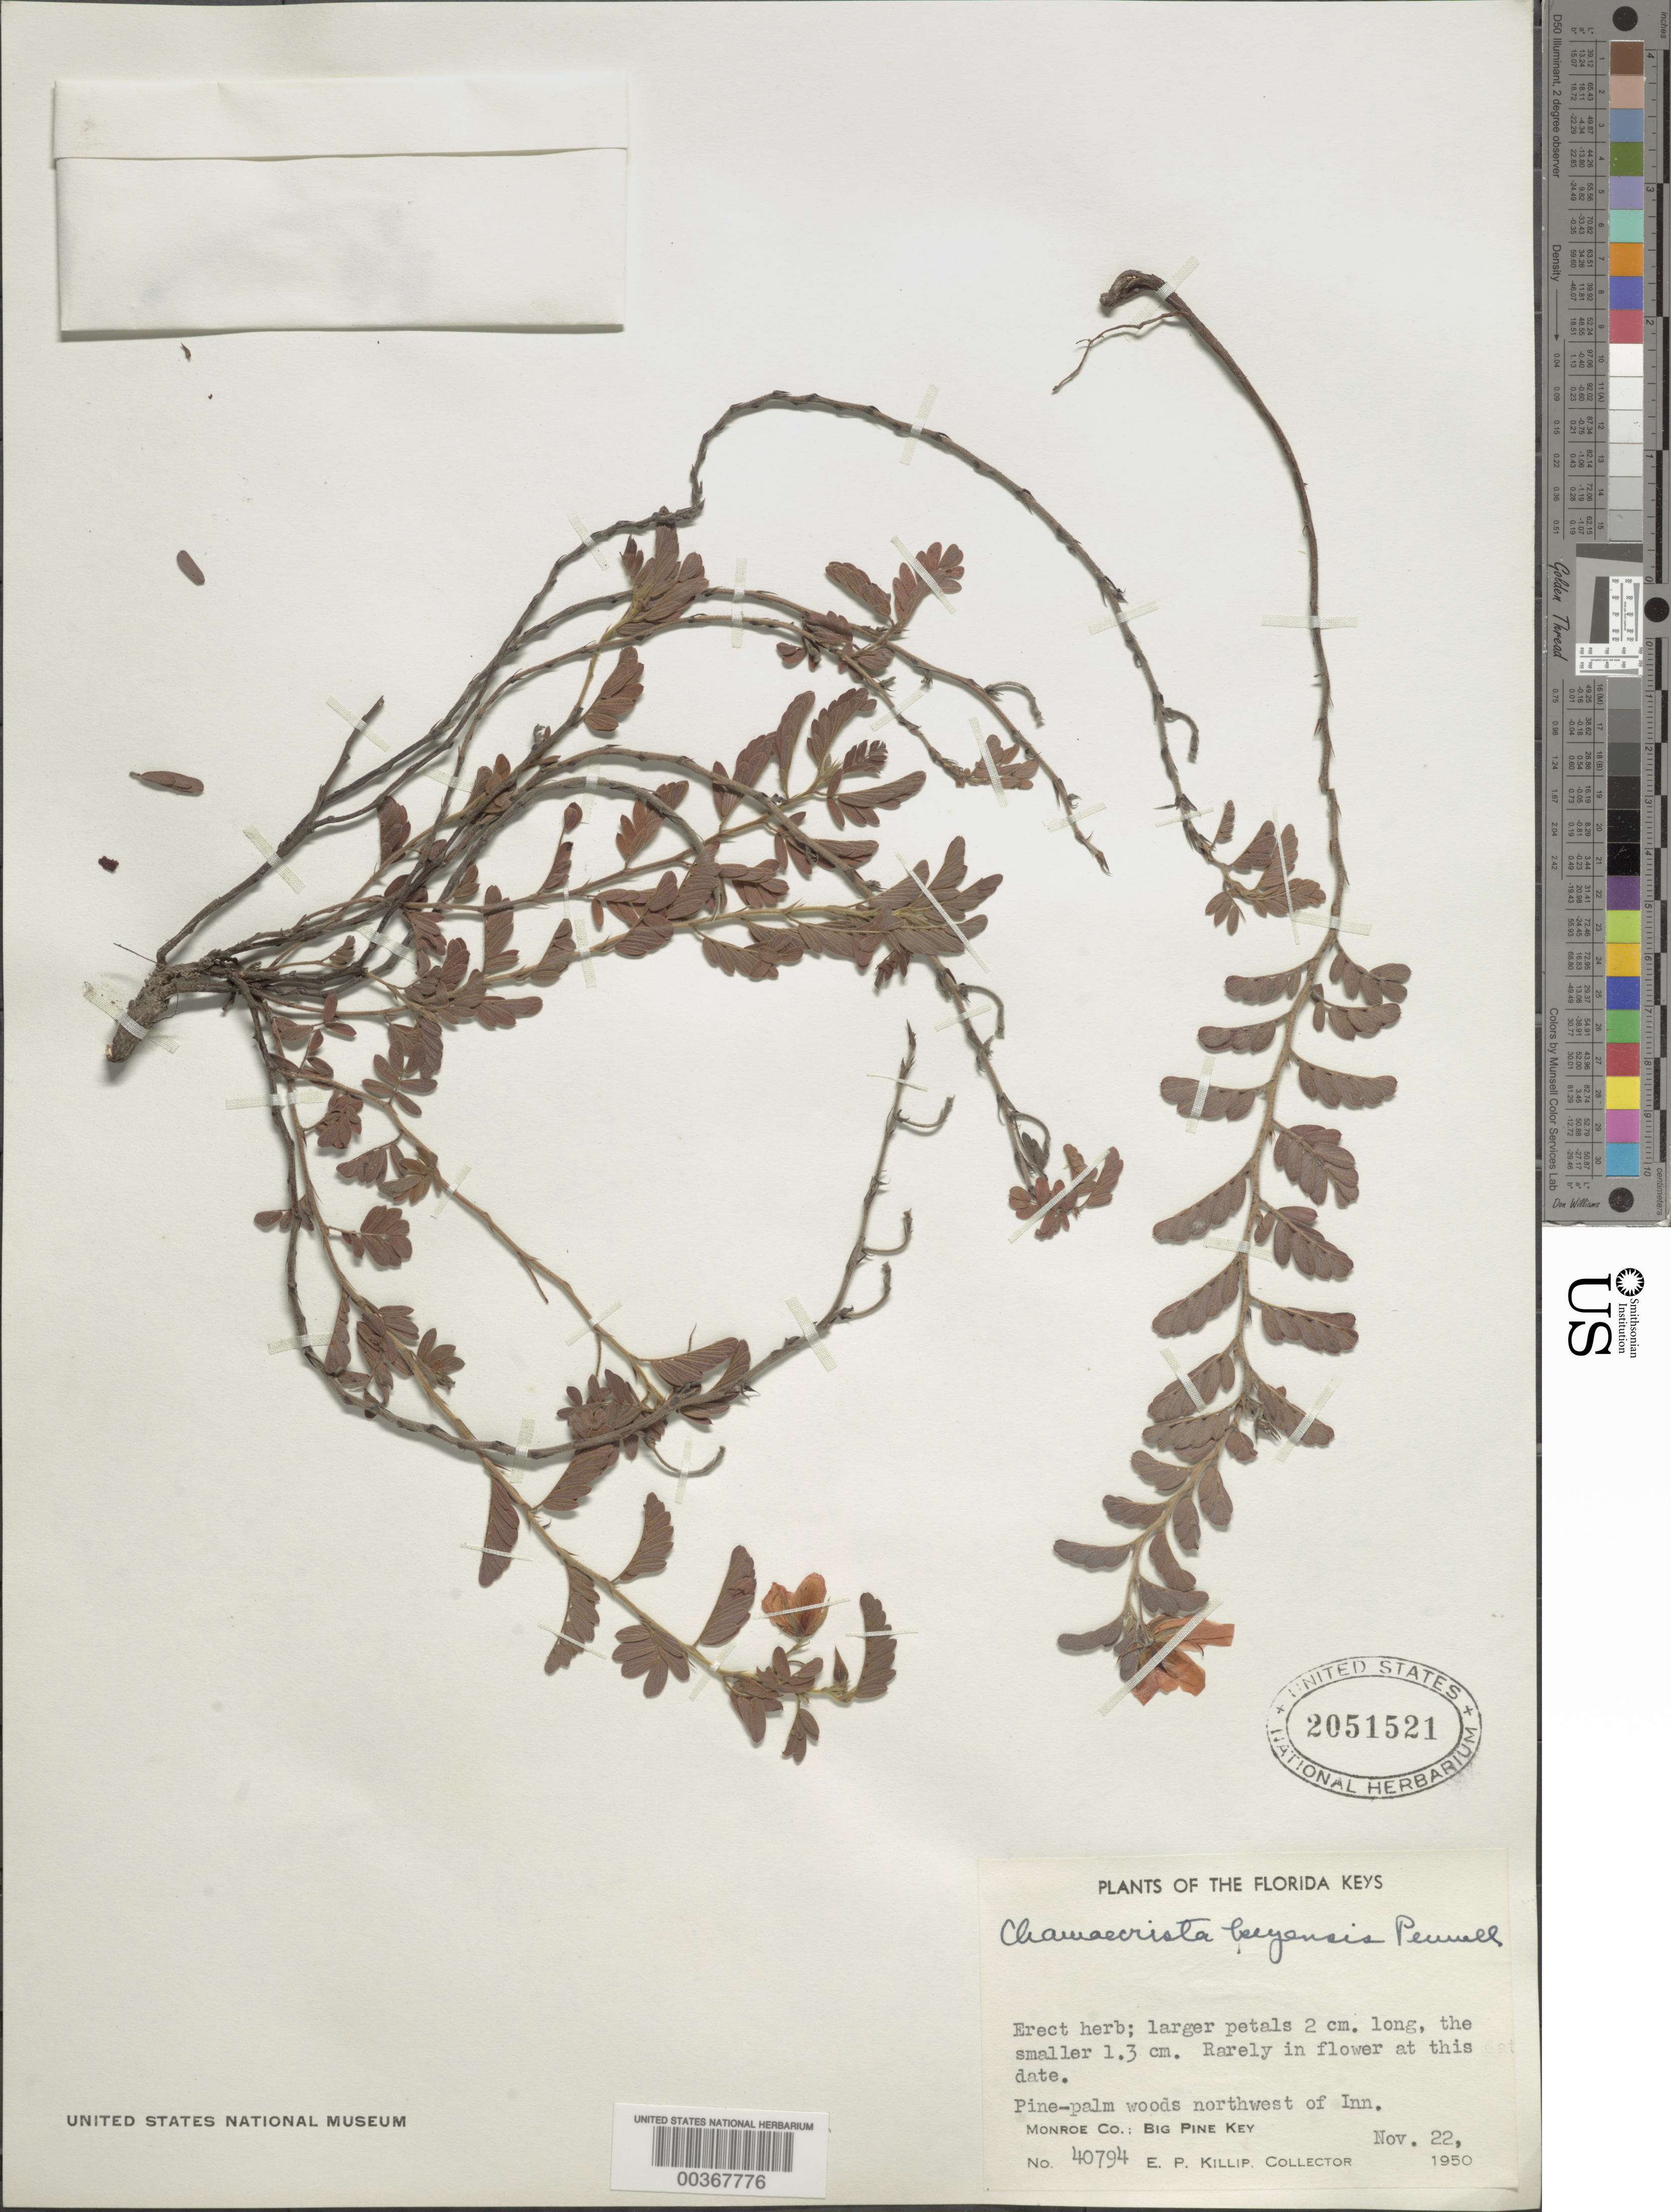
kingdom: Plantae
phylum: Tracheophyta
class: Magnoliopsida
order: Fabales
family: Fabaceae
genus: Chamaecrista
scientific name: Chamaecrista lineata var. keyensis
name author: (Pennell) H.S. Irwin & Barneby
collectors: E. P. Killip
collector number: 40794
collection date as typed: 22 Nov 1950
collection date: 1950-11-22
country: United States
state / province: Florida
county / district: Monroe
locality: Big pine key, nw of inn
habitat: Woods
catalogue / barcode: US 2051521